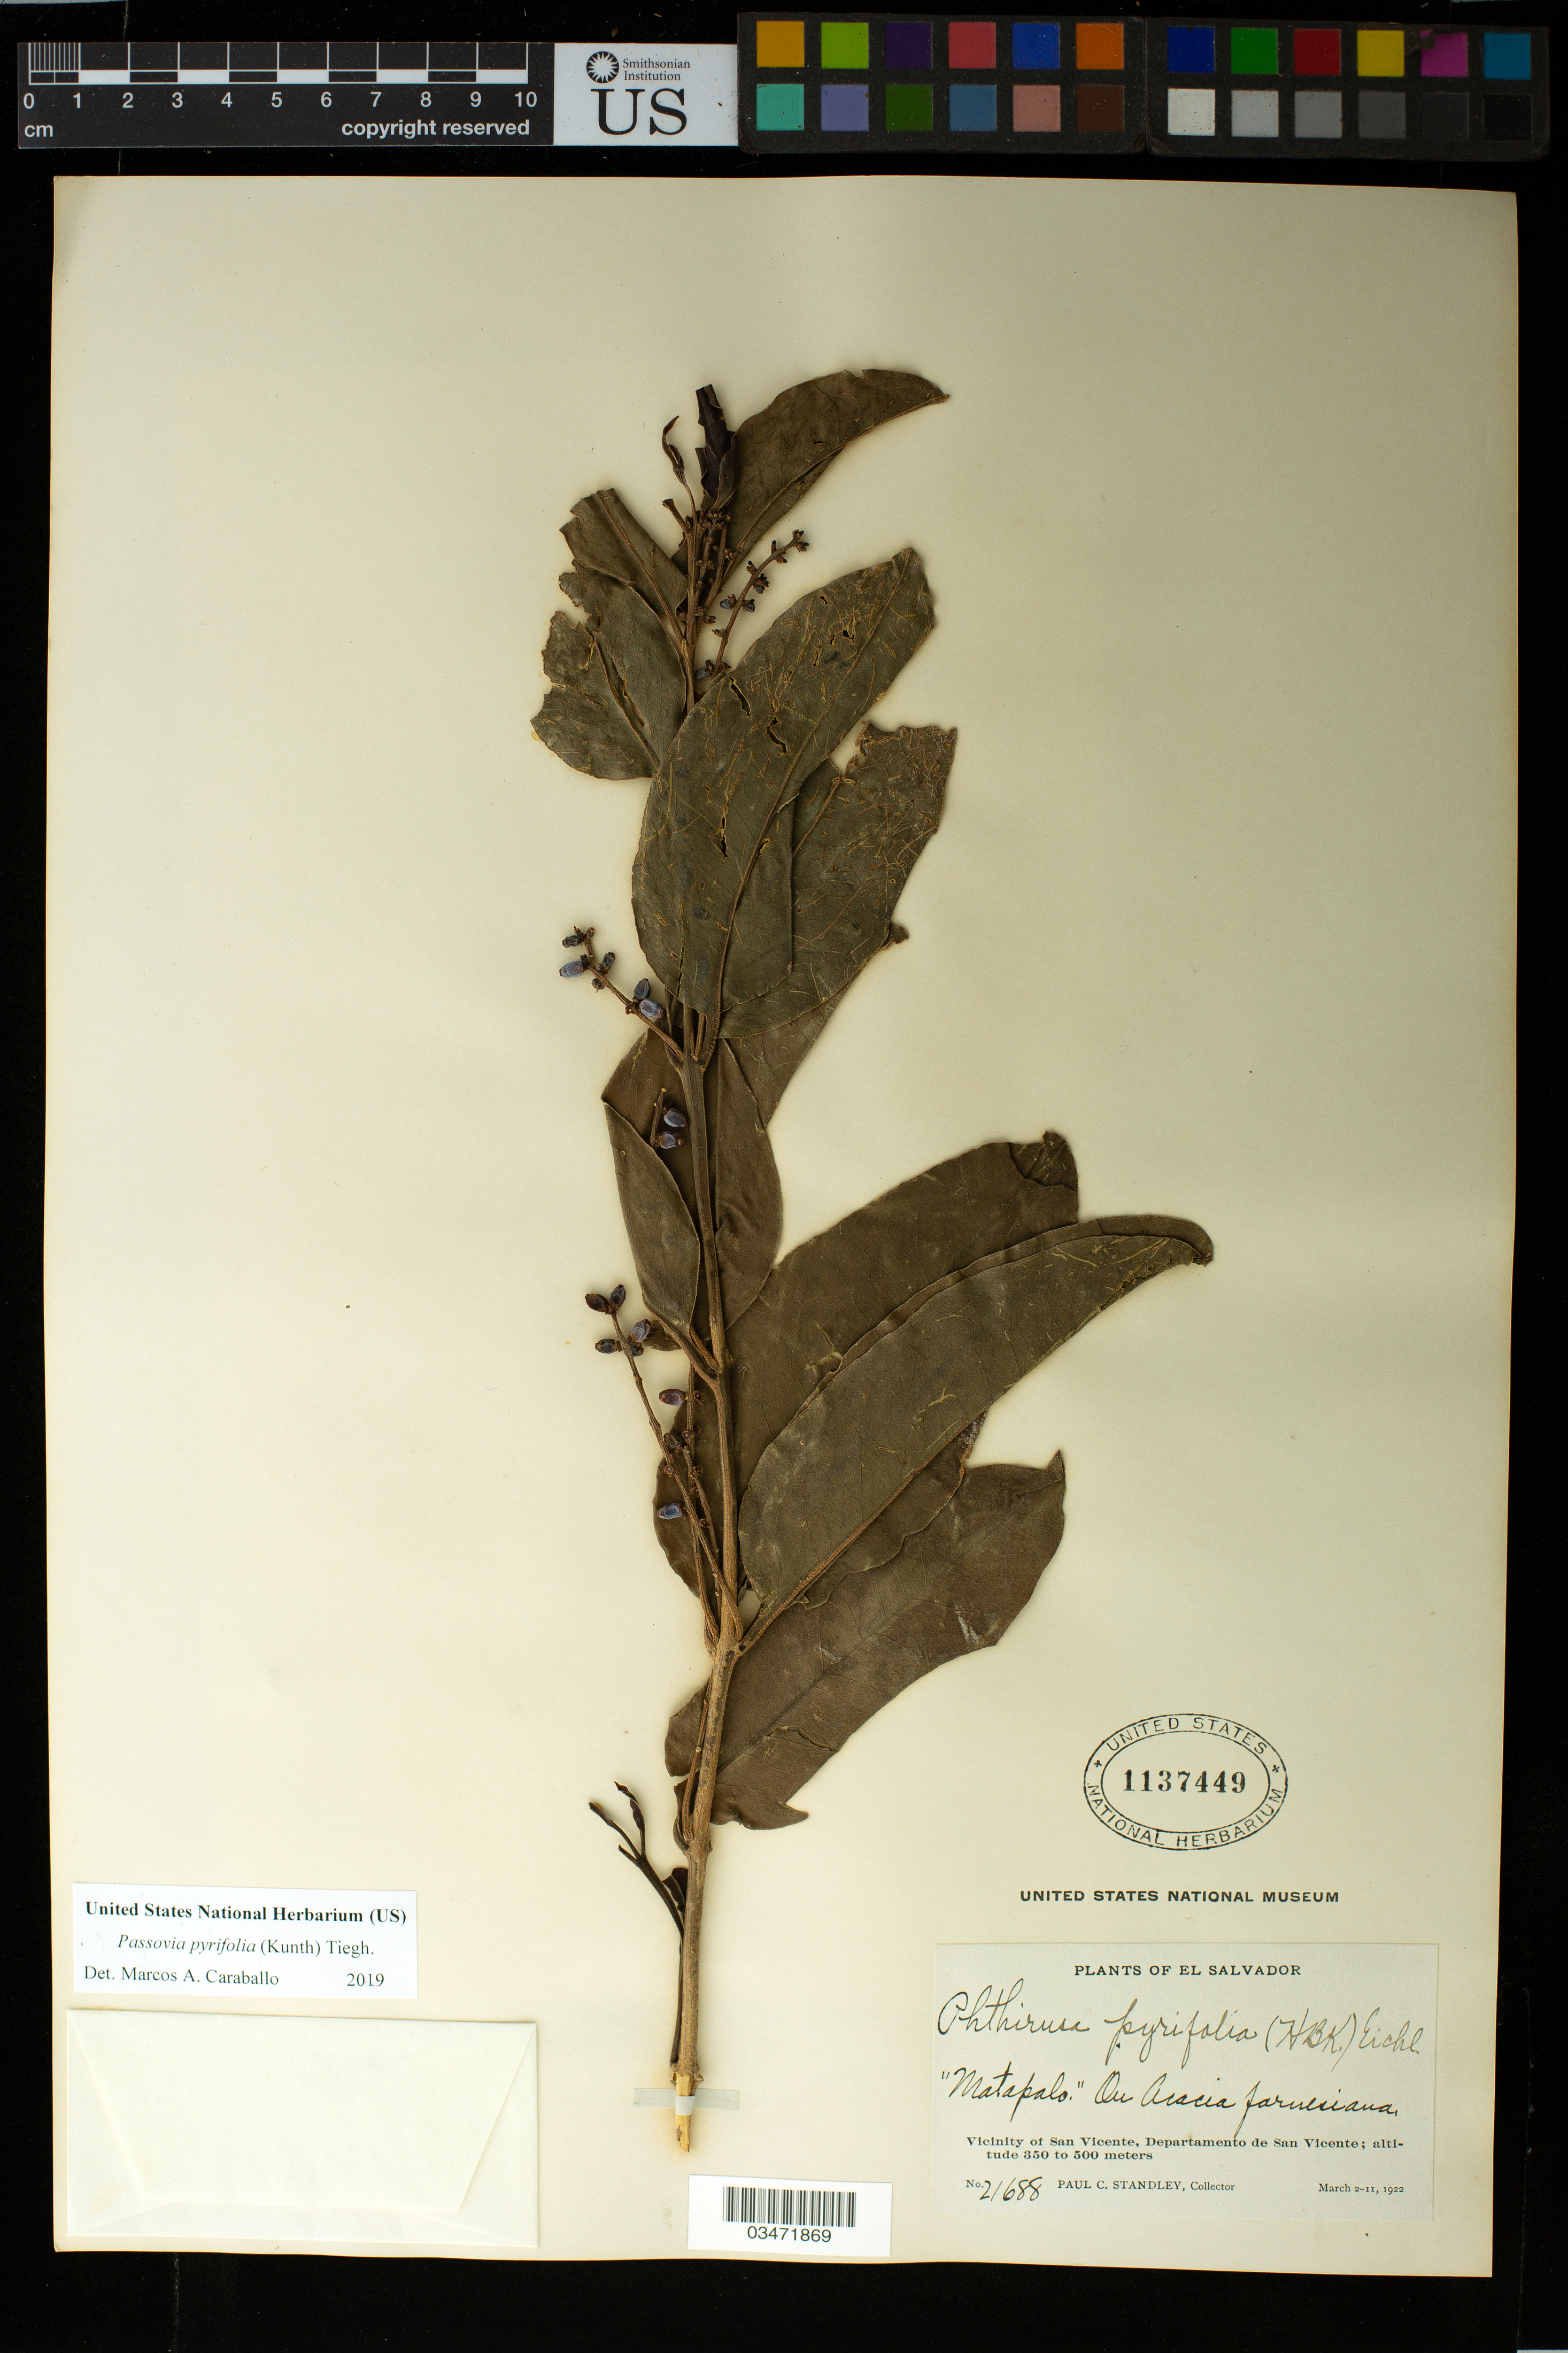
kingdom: Plantae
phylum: Tracheophyta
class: Magnoliopsida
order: Santalales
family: Loranthaceae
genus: Passovia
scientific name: Passovia pyrifolia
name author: (Kunth) Tiegh.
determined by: Caraballo-Ortiz, Marcos A., (MISS), University of Mississippi (UNITED STATES)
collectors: P. C. Standley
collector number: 21688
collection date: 1922-03-02/1922-03-11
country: El Salvador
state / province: San Vincente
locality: San Vicente, vicinity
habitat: On Acacia farnesiana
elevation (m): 350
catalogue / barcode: US 1137449